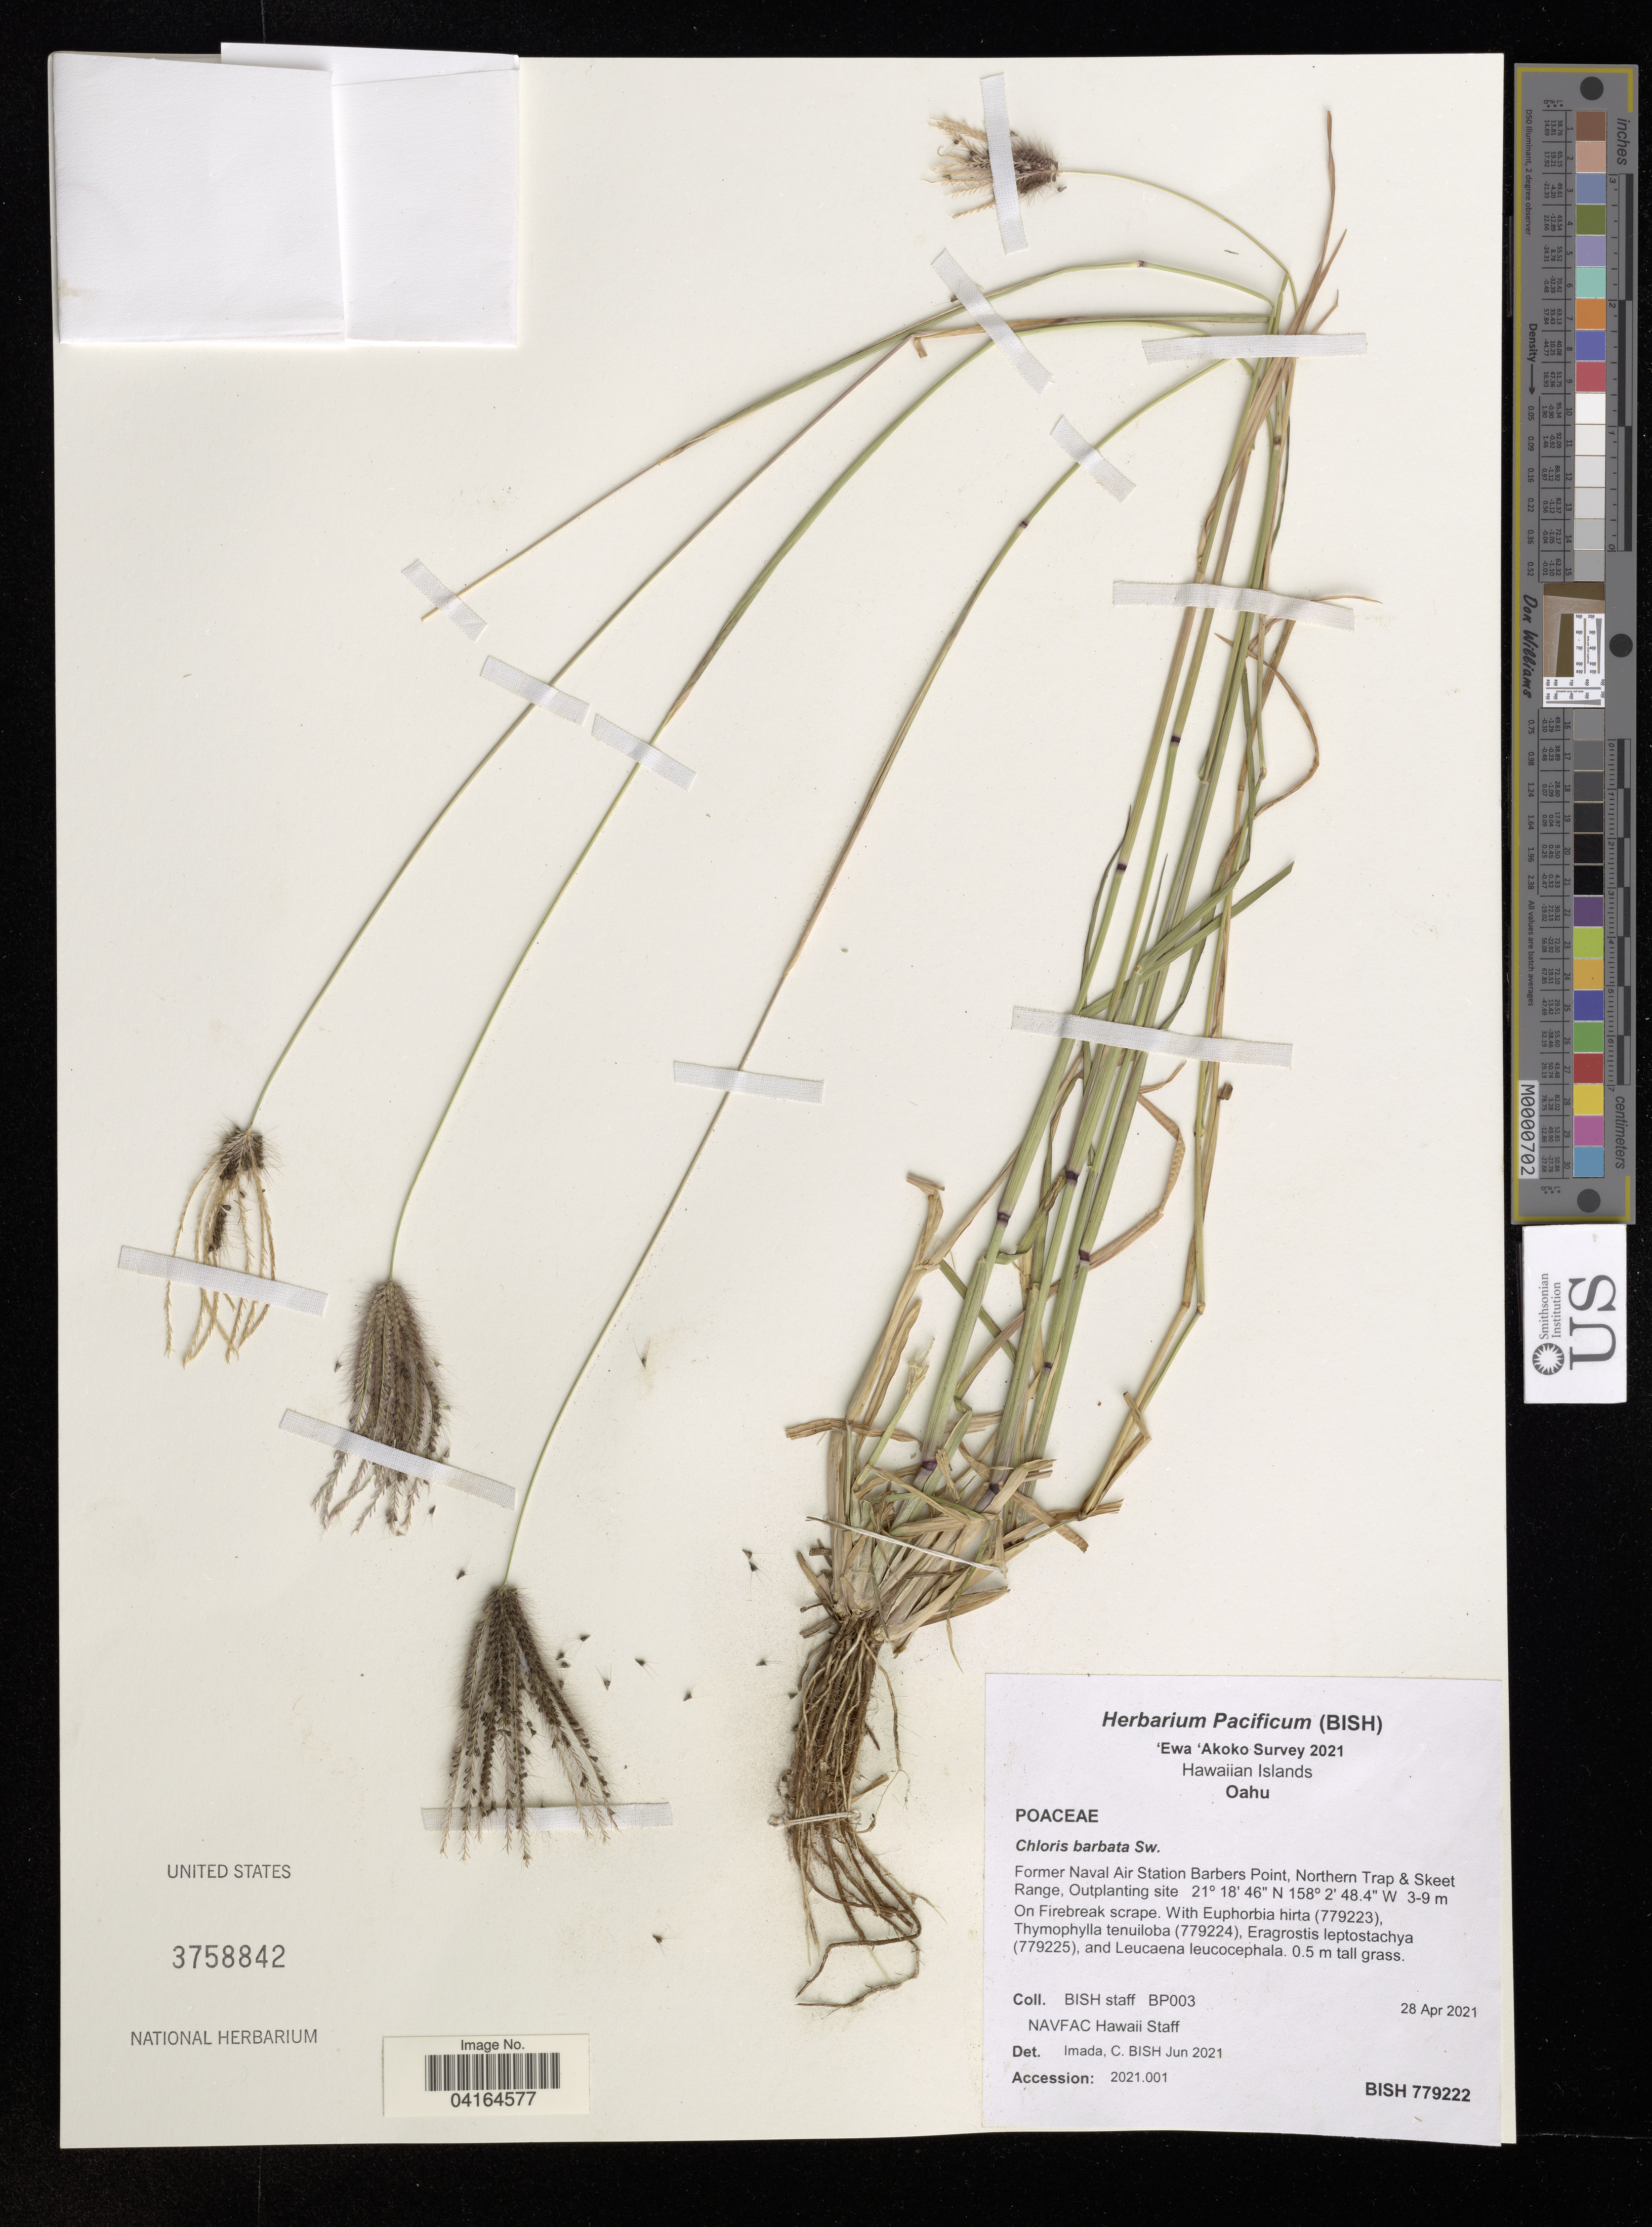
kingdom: Plantae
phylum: Tracheophyta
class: Liliopsida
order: Poales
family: Poaceae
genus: Chloris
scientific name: Chloris barbata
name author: Sw.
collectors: Bernice P. Bishop Museum & N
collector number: BP003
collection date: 2021-04-28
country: United States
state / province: Hawaii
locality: Hawaiian Islands. Oahu. Former Naval Air Station Barbers Point, Northern Trap & Skeet Range, Outplanting site.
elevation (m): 3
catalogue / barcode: US 3758842